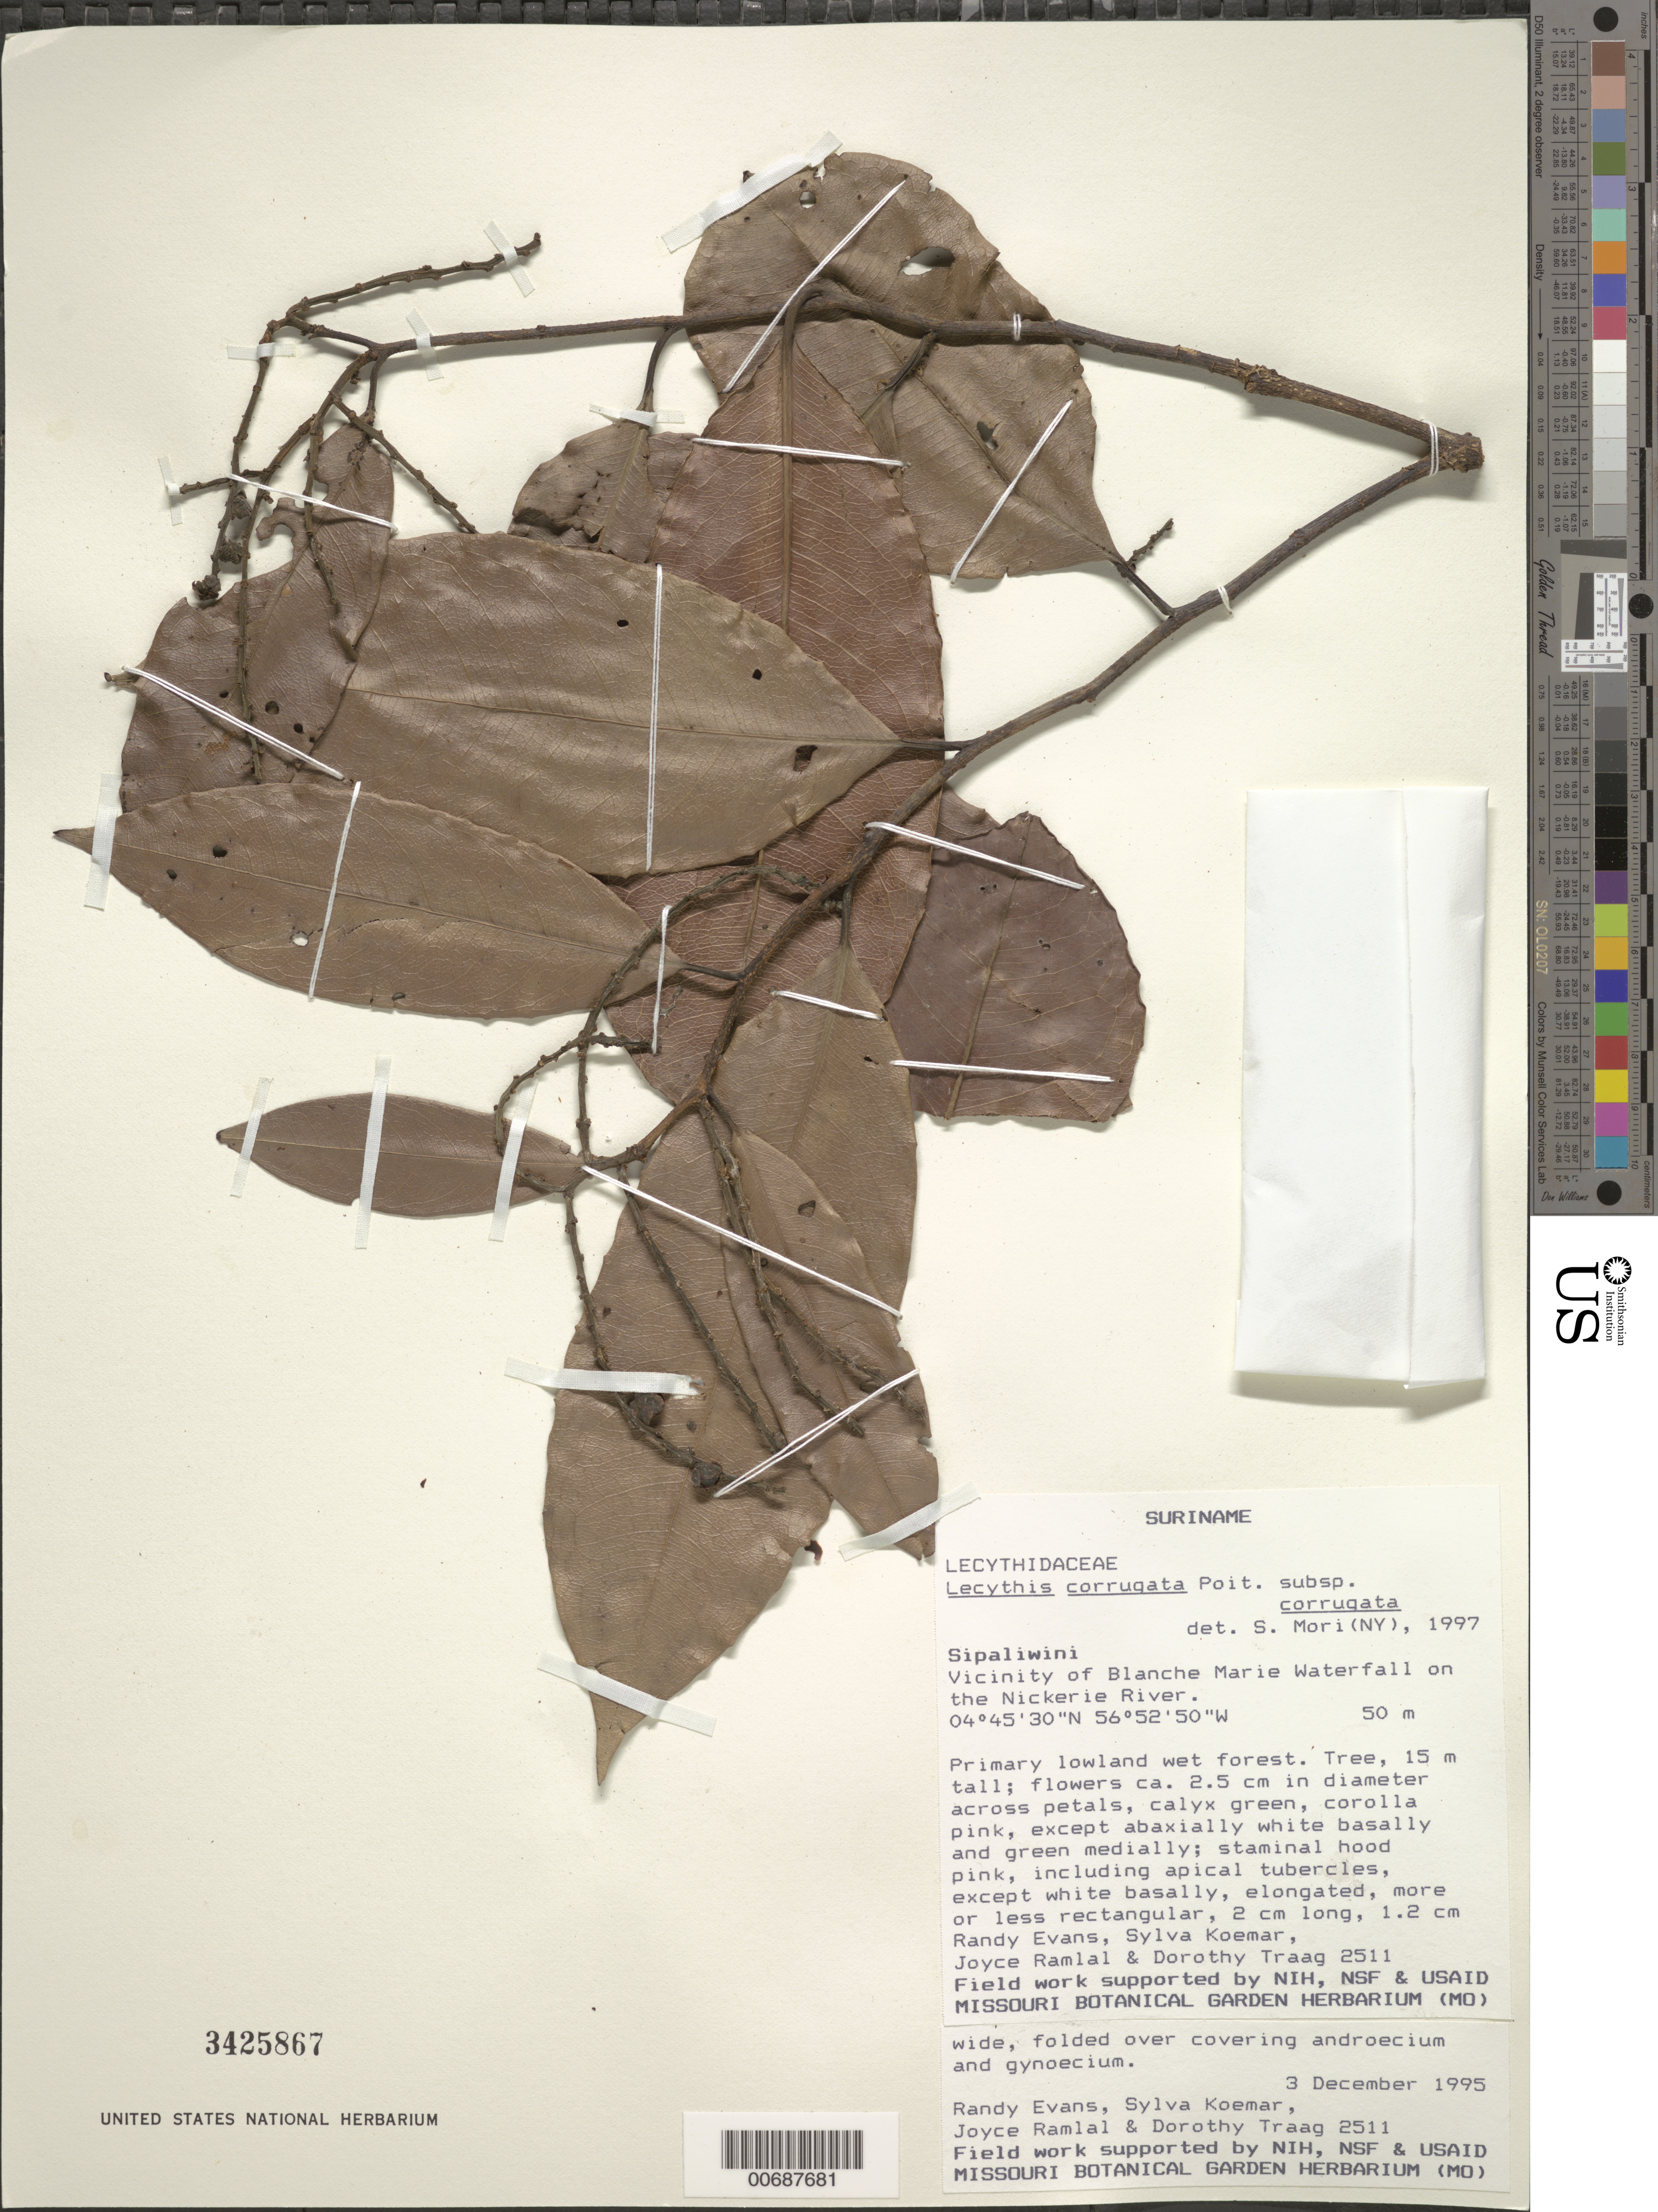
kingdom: Plantae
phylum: Tracheophyta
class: Magnoliopsida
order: Ericales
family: Lecythidaceae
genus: Lecythis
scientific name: Lecythis corrugata subsp. corrugata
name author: Poit.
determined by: Mori, Scott A.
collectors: R. Evans, S. Koemar, J. Ramlal & D. Traag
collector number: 2511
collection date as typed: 3-Dec-95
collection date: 1995-12-03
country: Suriname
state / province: Sipaliwini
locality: Blanche Marie Waterfall, vic., on Nickerie R.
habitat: Primary lowland wet forest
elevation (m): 50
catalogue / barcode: US 3425867